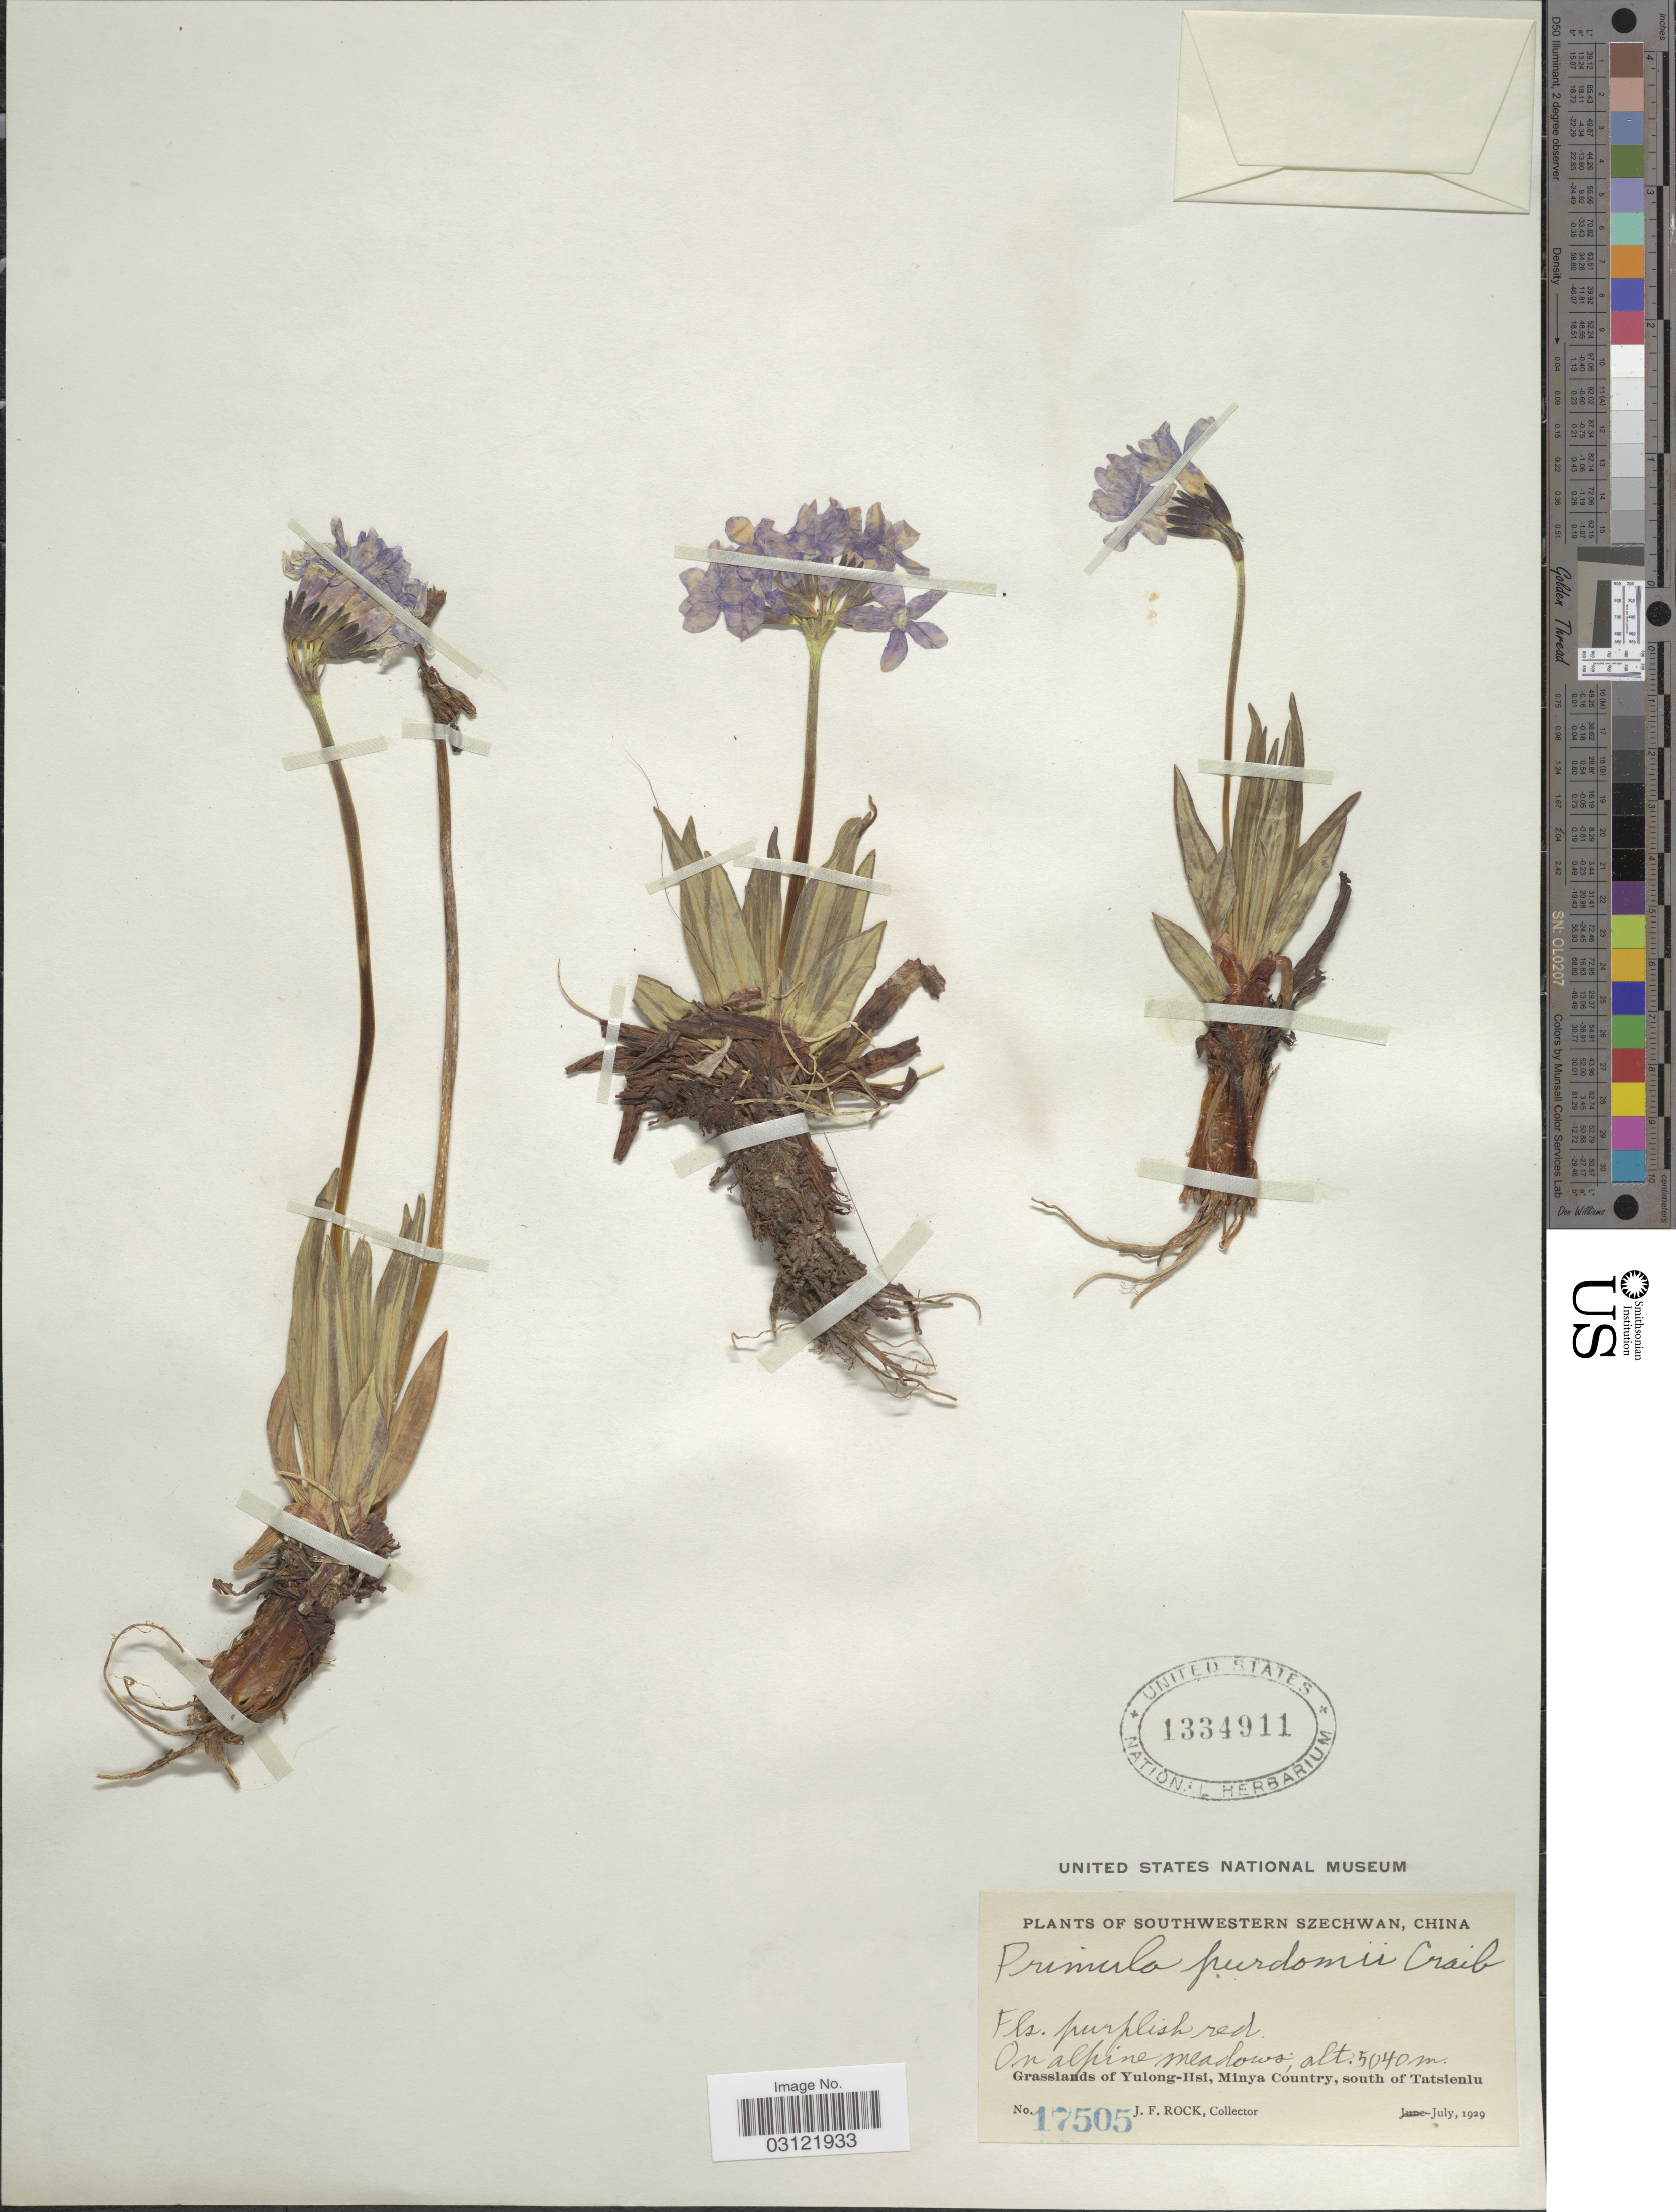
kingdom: Plantae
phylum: Tracheophyta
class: Magnoliopsida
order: Ericales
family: Primulaceae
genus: Primula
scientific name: Primula purdomii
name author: Craib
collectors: J. Rock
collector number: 17505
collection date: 1929-07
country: China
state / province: Sichuan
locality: Southwestern Szechwan. Grasslands of Yulong-Hsi, Minya Country, south of Tatsienlu.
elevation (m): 5040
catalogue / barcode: US 1334911